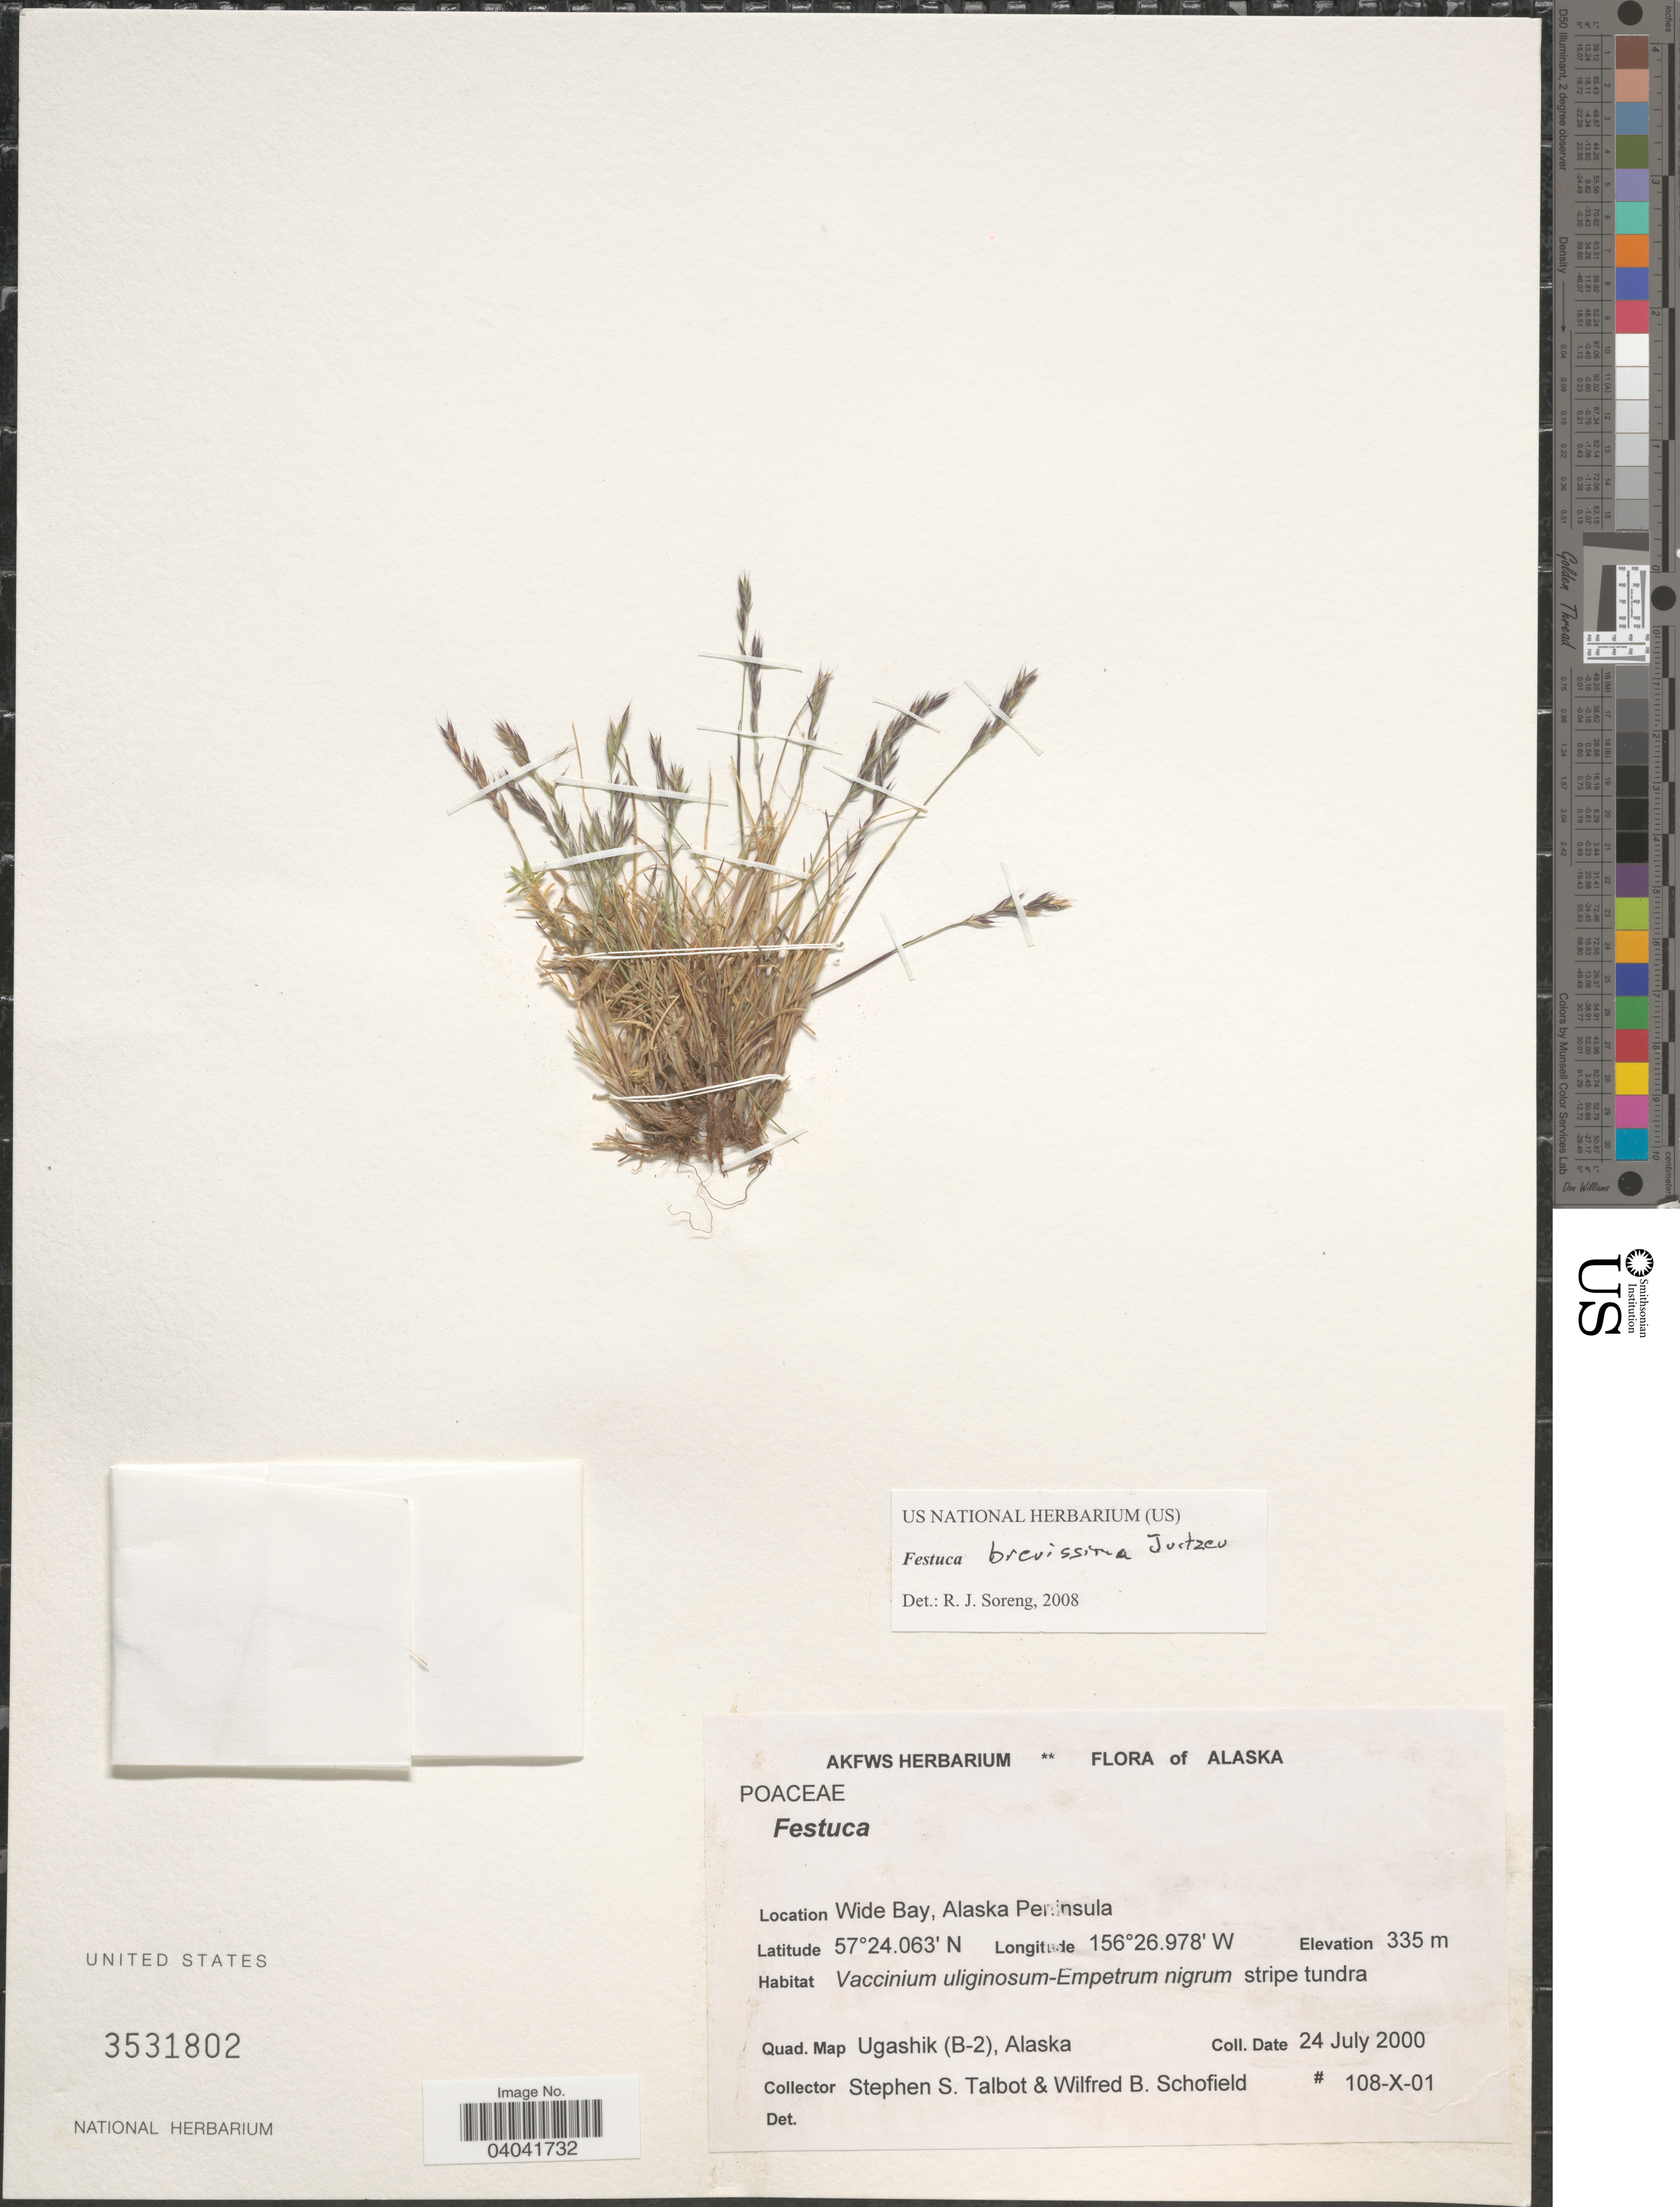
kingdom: Plantae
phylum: Tracheophyta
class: Liliopsida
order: Poales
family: Poaceae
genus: Festuca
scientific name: Festuca brevissima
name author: Jurtzev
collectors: S. S. Talbot & W. Schofield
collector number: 108-X-01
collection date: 2000-07-24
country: United States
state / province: Alaska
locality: Wide Bay, Alaska Peninsula. Quad. Map Ugashik (B-2), Alaska.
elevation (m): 335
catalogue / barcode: US 3531802